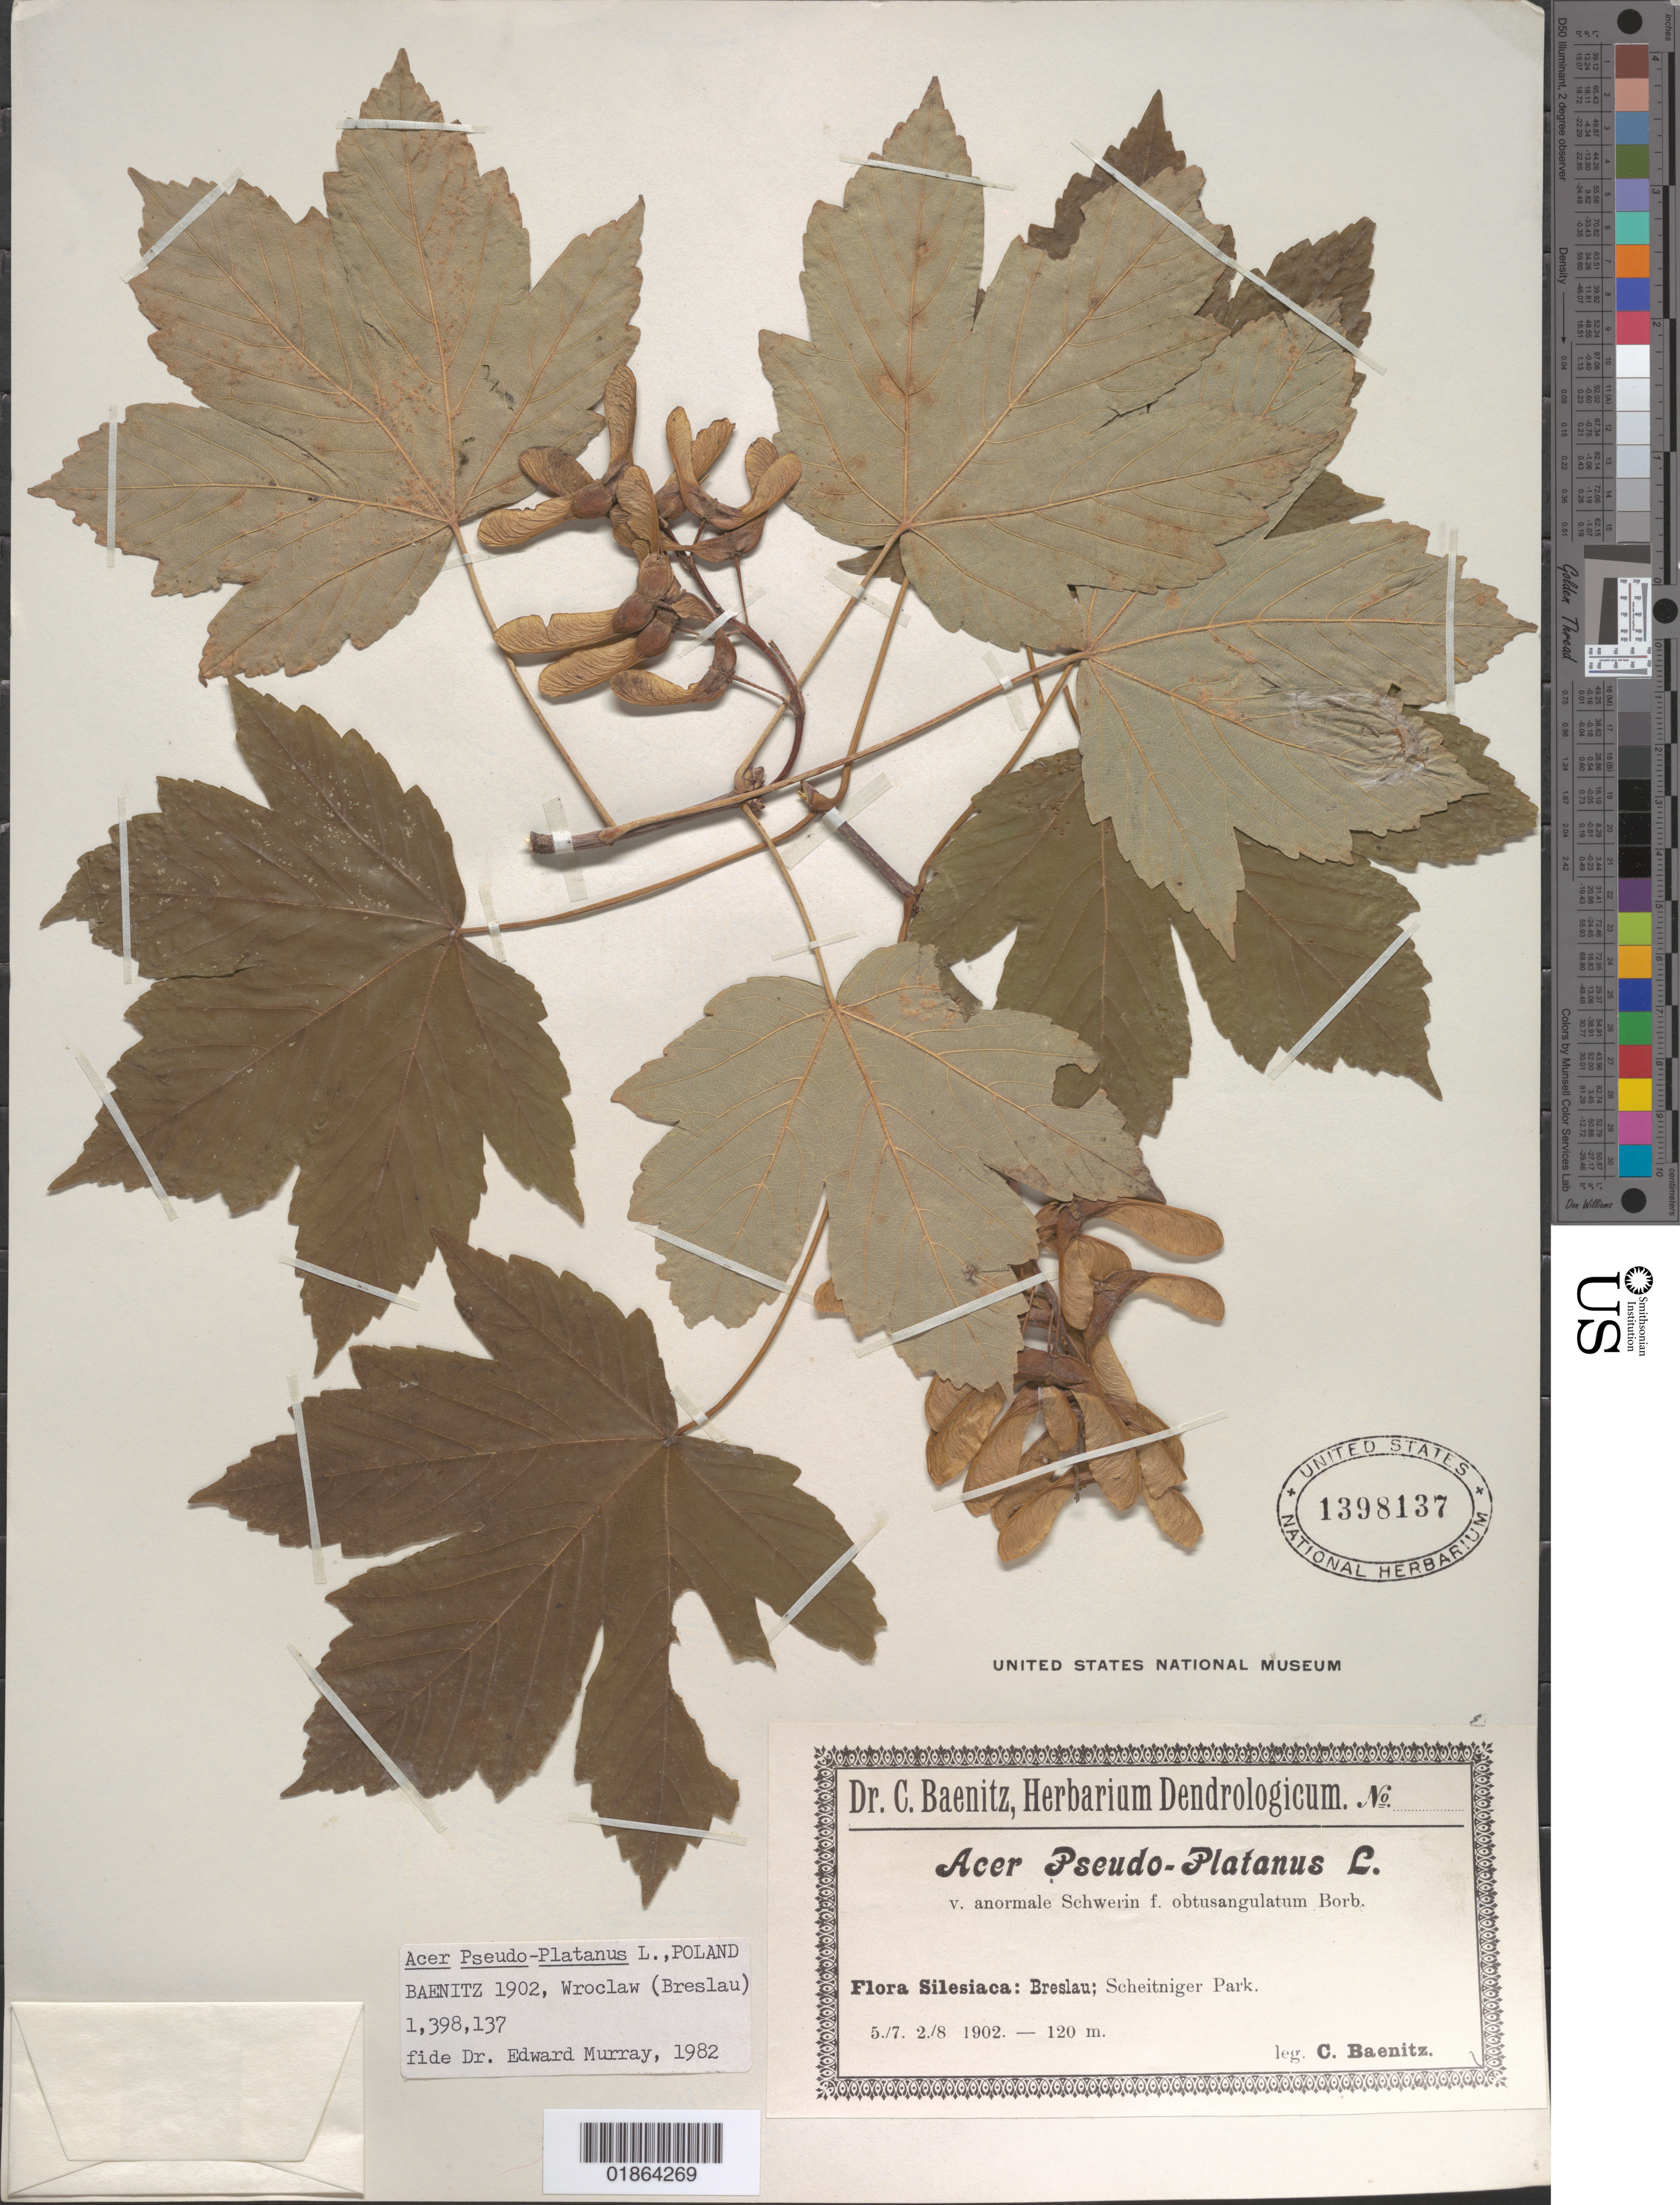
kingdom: Plantae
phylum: Tracheophyta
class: Magnoliopsida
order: Sapindales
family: Sapindaceae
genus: Acer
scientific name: Acer pseudoplatanus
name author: L.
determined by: Murray, Edward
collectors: C. G. Baenitz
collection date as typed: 5./7. 2./8. 1902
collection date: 1902-07-05,1902-08-02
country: Poland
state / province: Dolnoslaskie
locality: Sileisiaca: Breslau [Wroclaw]; Schietniger Park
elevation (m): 120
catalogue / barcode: US 1398137